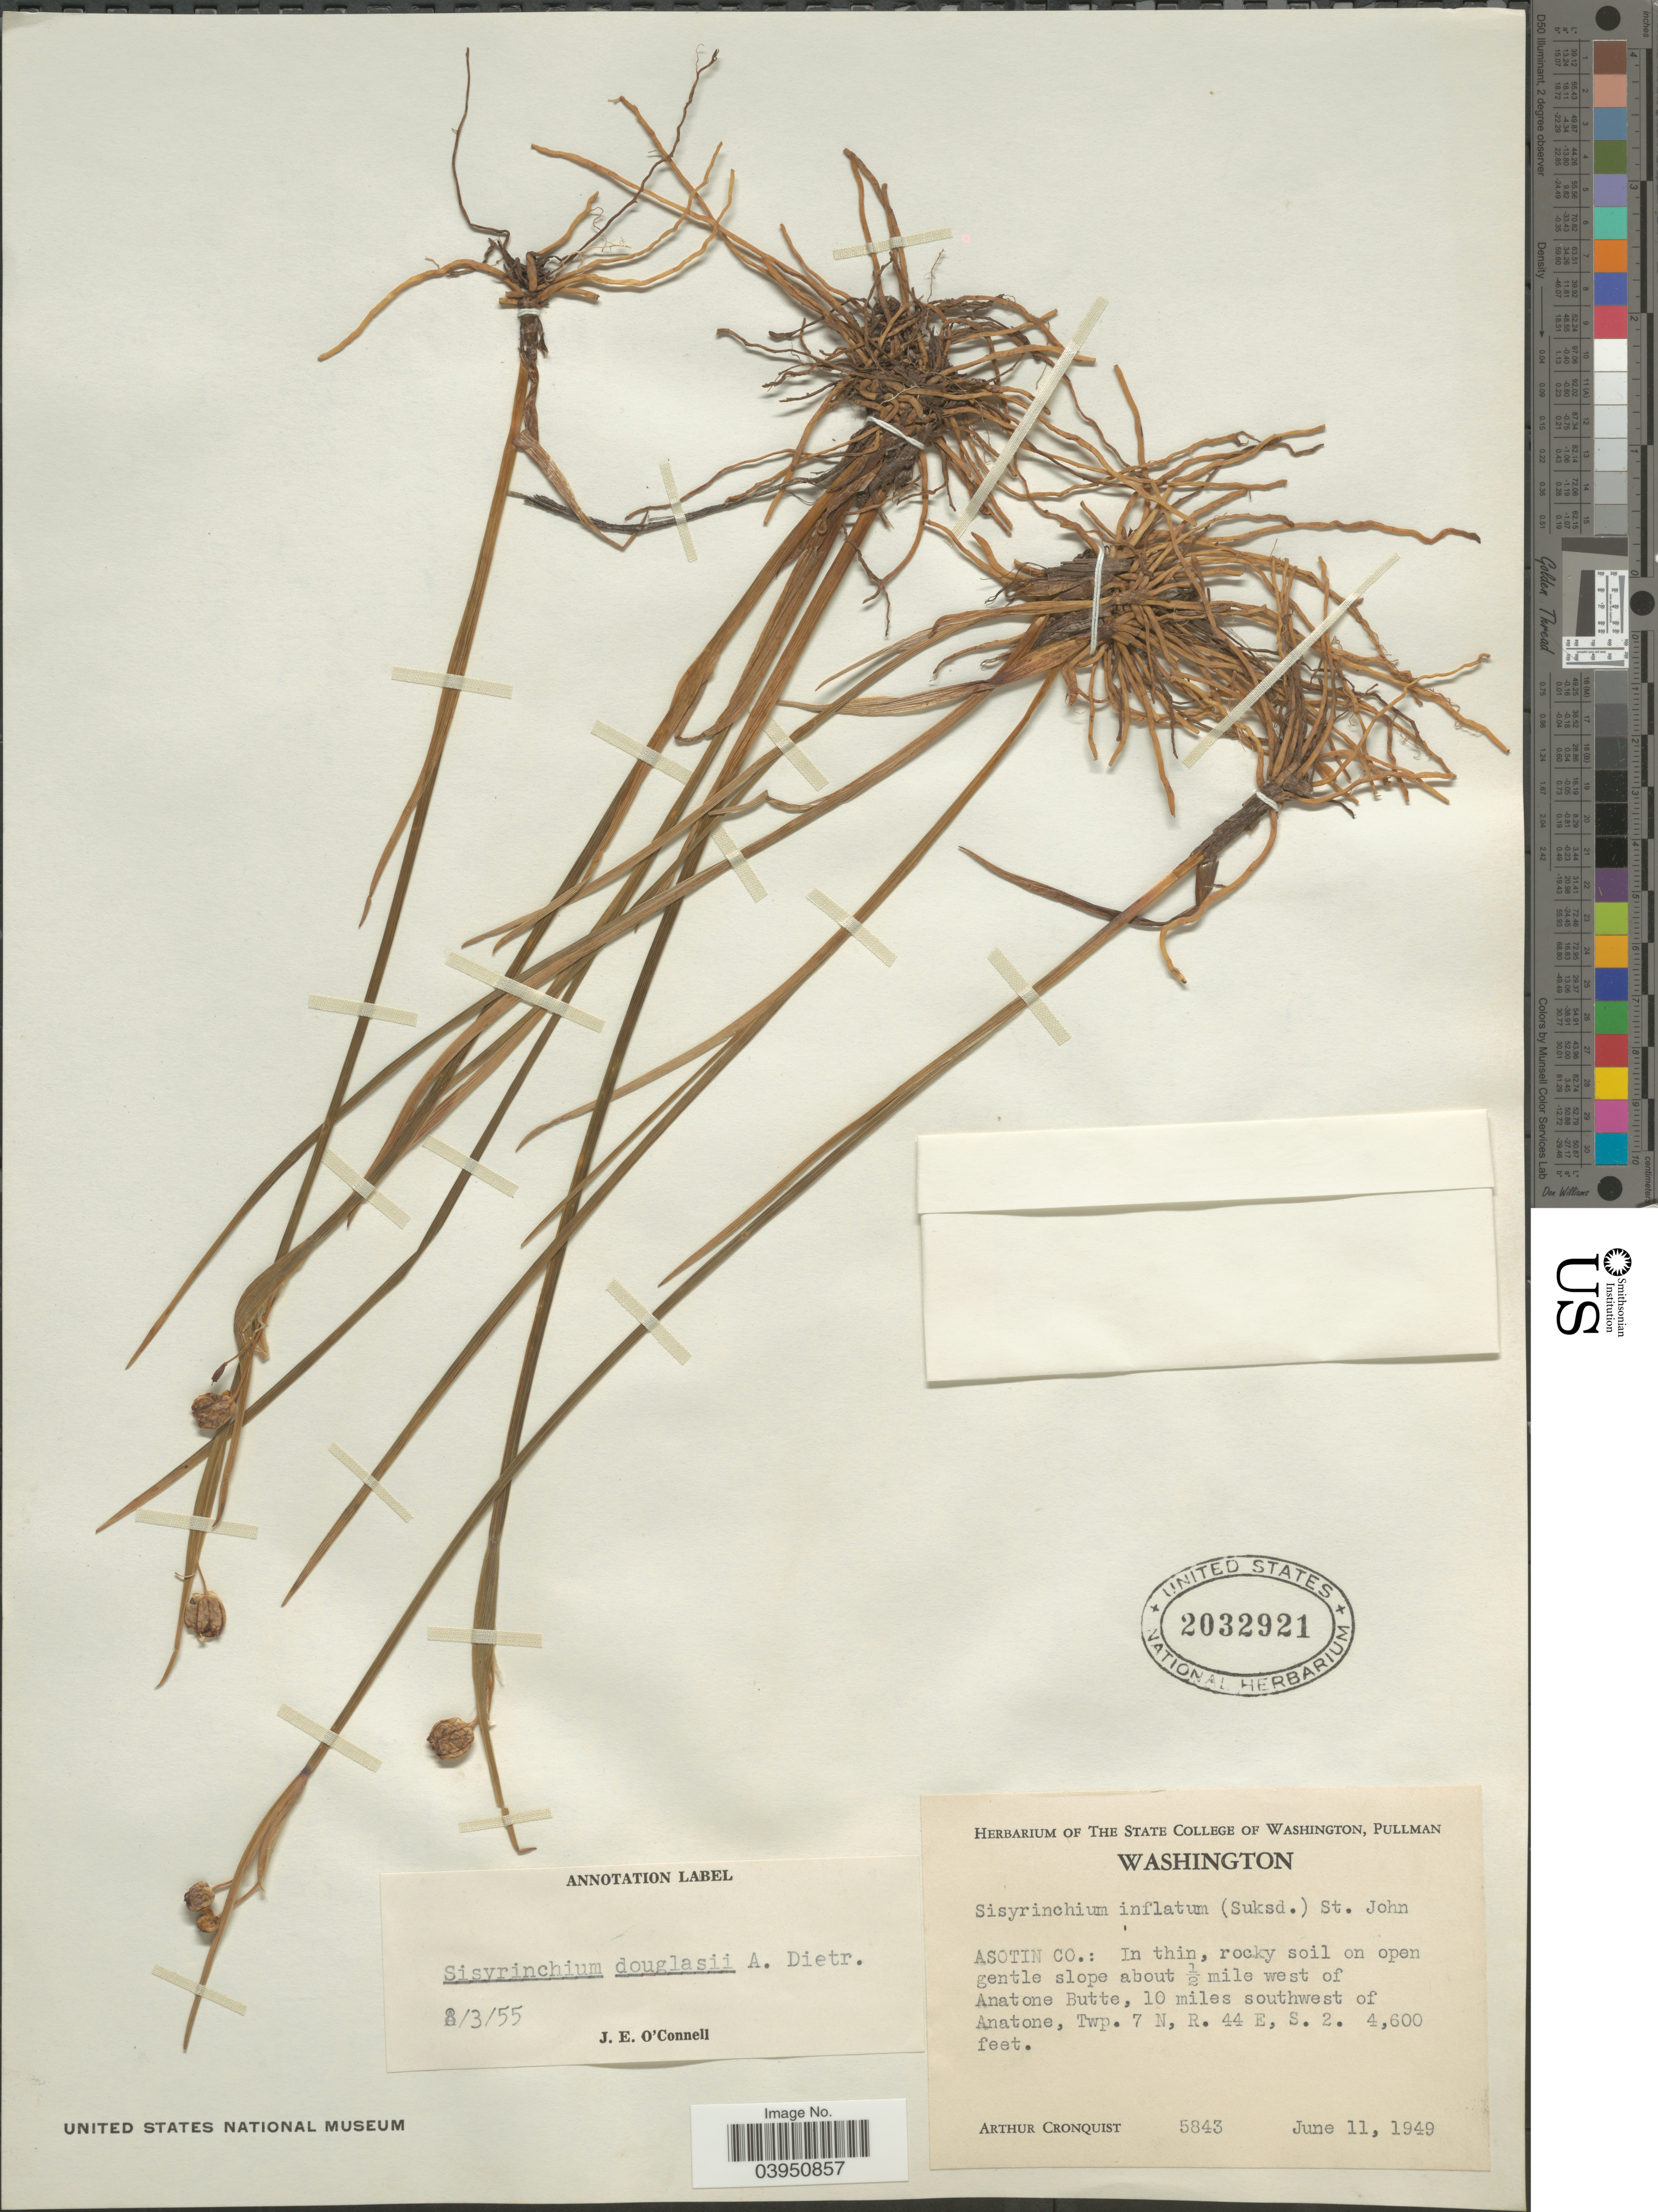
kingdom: Plantae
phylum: Tracheophyta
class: Liliopsida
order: Asparagales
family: Iridaceae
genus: Sisyrinchium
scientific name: Sisyrinchium douglasii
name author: A. Dietr.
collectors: A. J. Cronquist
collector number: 5843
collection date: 1949-06-11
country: United States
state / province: Washington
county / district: Asotin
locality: Asotin Co.: slope about ½ mile west of Anatone Butte, 10 miles southwest of Anatone, Twp. 7 N, R. 44 E, S. 2.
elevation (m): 1402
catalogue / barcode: US 2032921